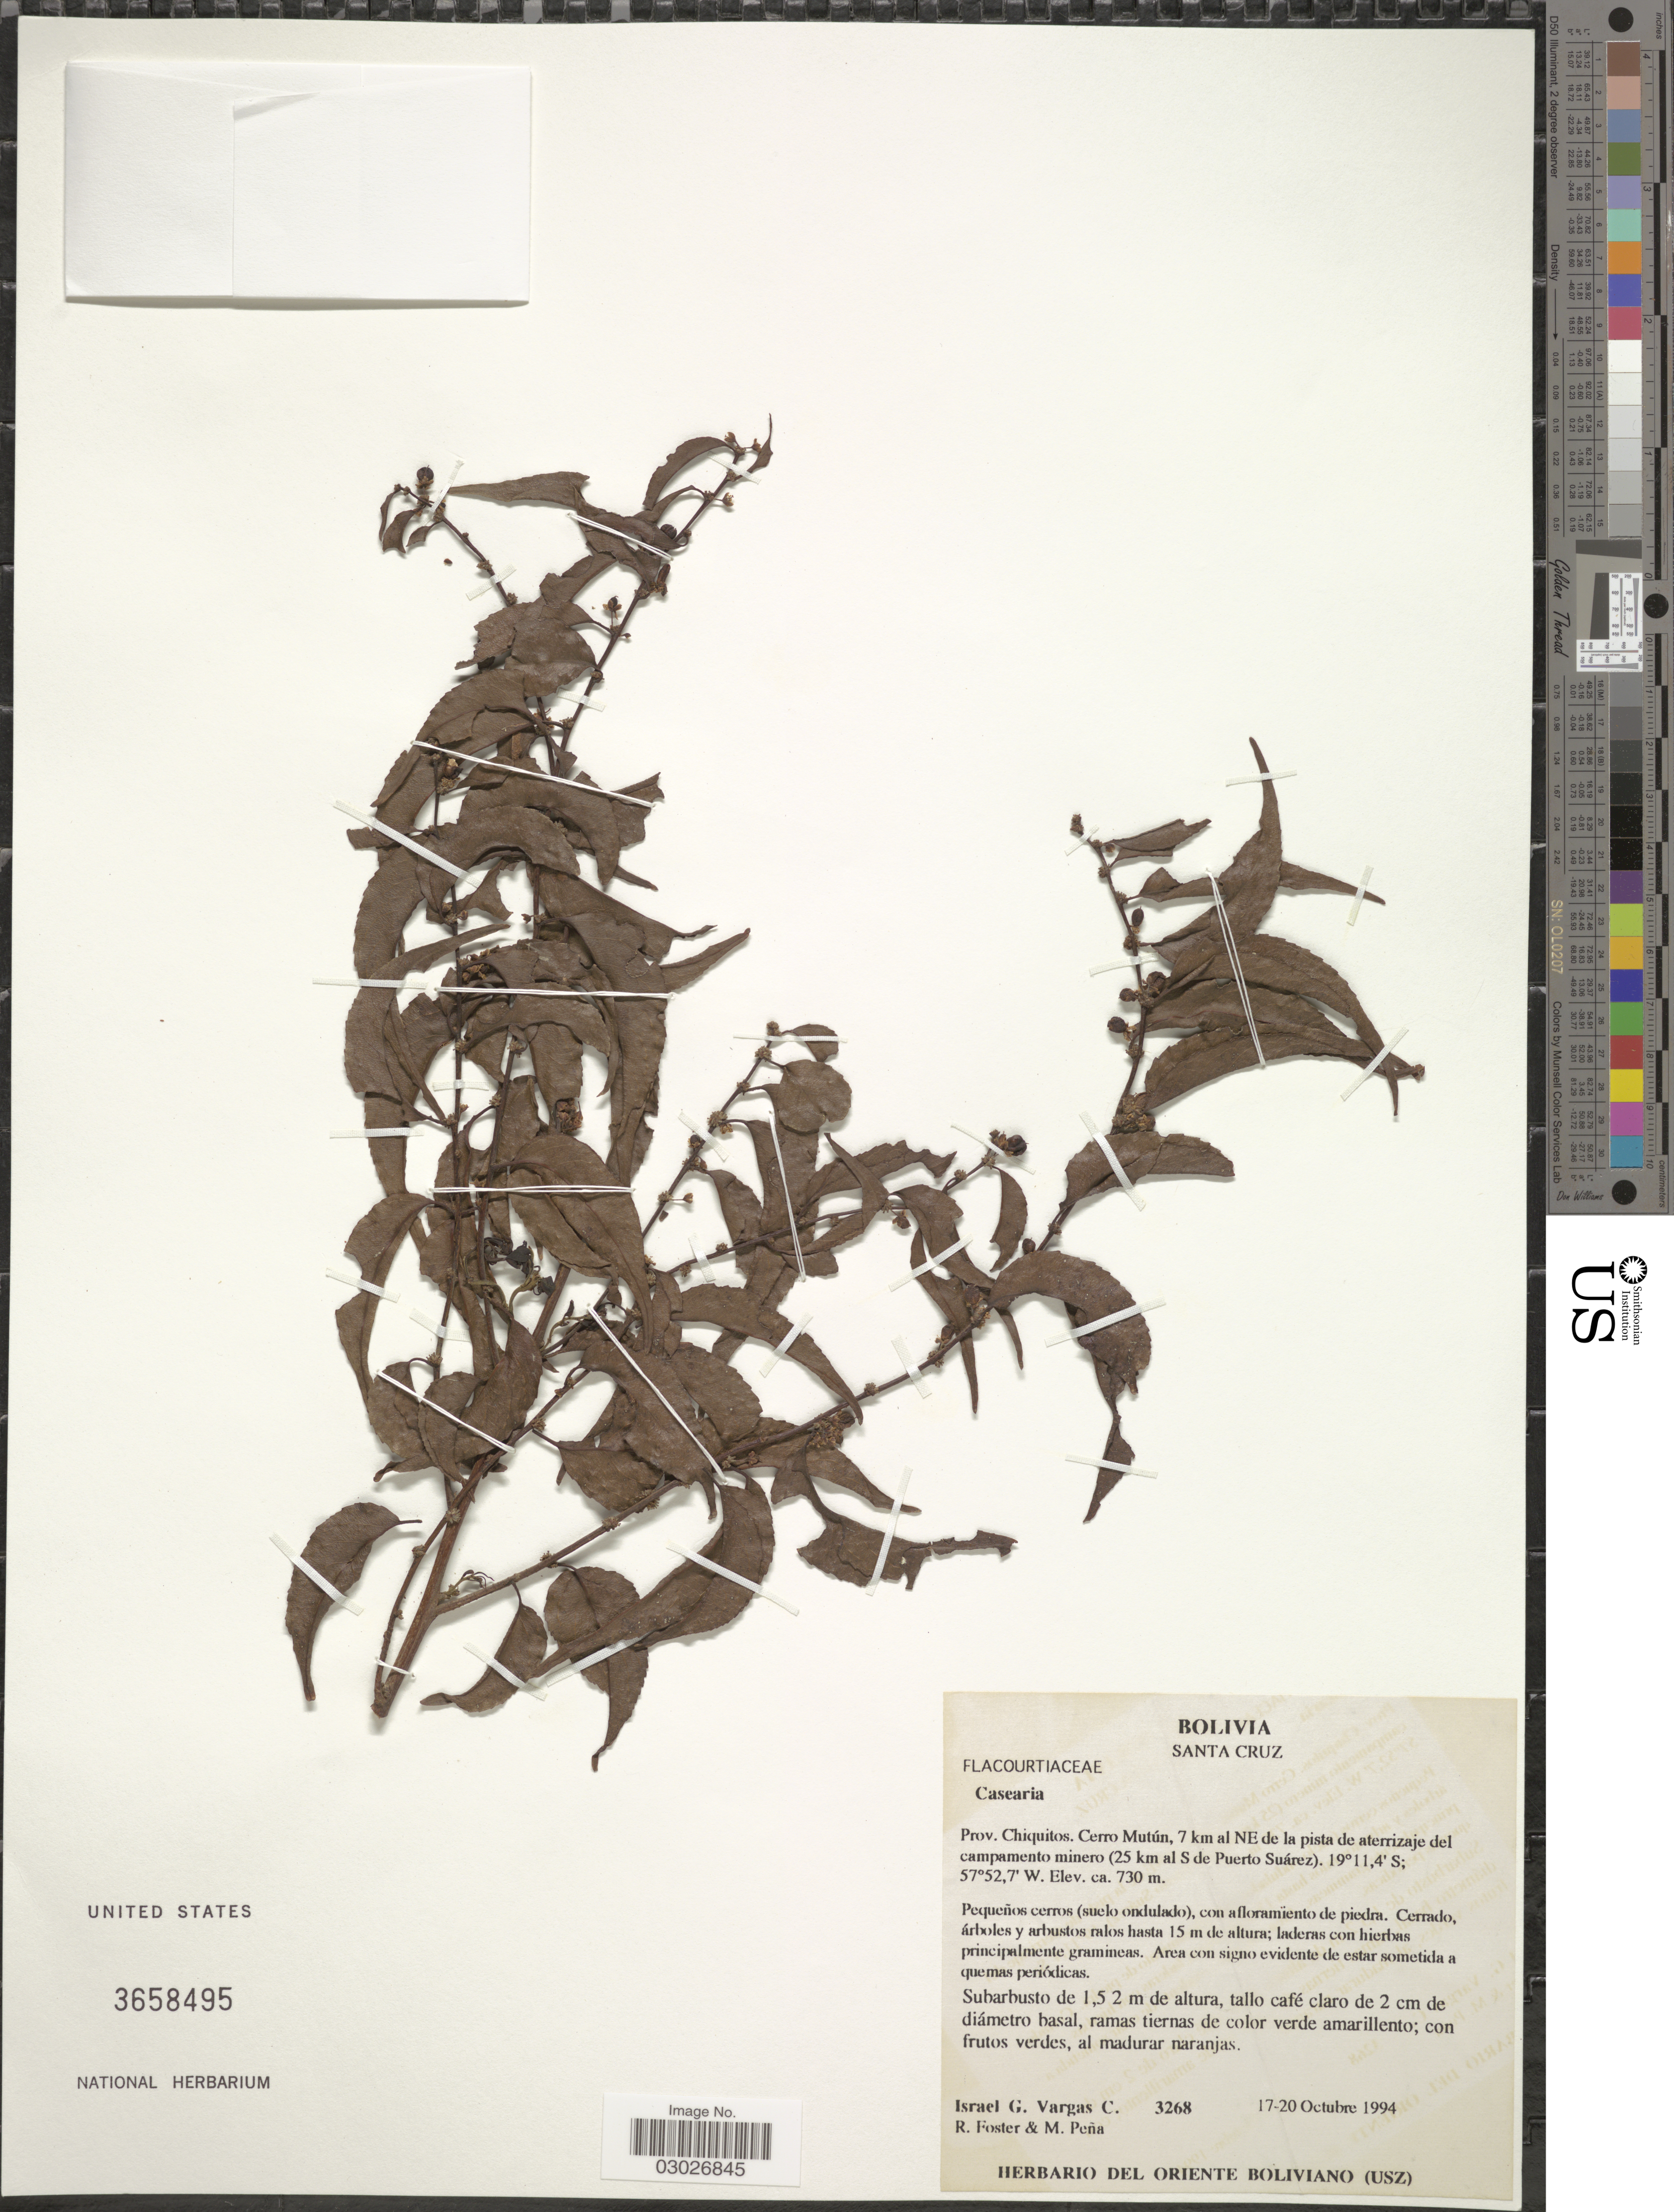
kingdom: Plantae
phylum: Tracheophyta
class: Magnoliopsida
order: Malpighiales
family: Salicaceae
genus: Casearia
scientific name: Casearia sp.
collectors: I. Vargas C., R. Foster & M. Peña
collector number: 3268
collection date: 1994-10-17/1994-10-20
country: Bolivia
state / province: Santa Cruz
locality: Prov. Chiquitos. Cerro Mutún, 7 km al NE de la pista de aterrizaje del campamento minero (25 km al S de Puerto Suárez).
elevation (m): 730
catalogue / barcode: US 3658495